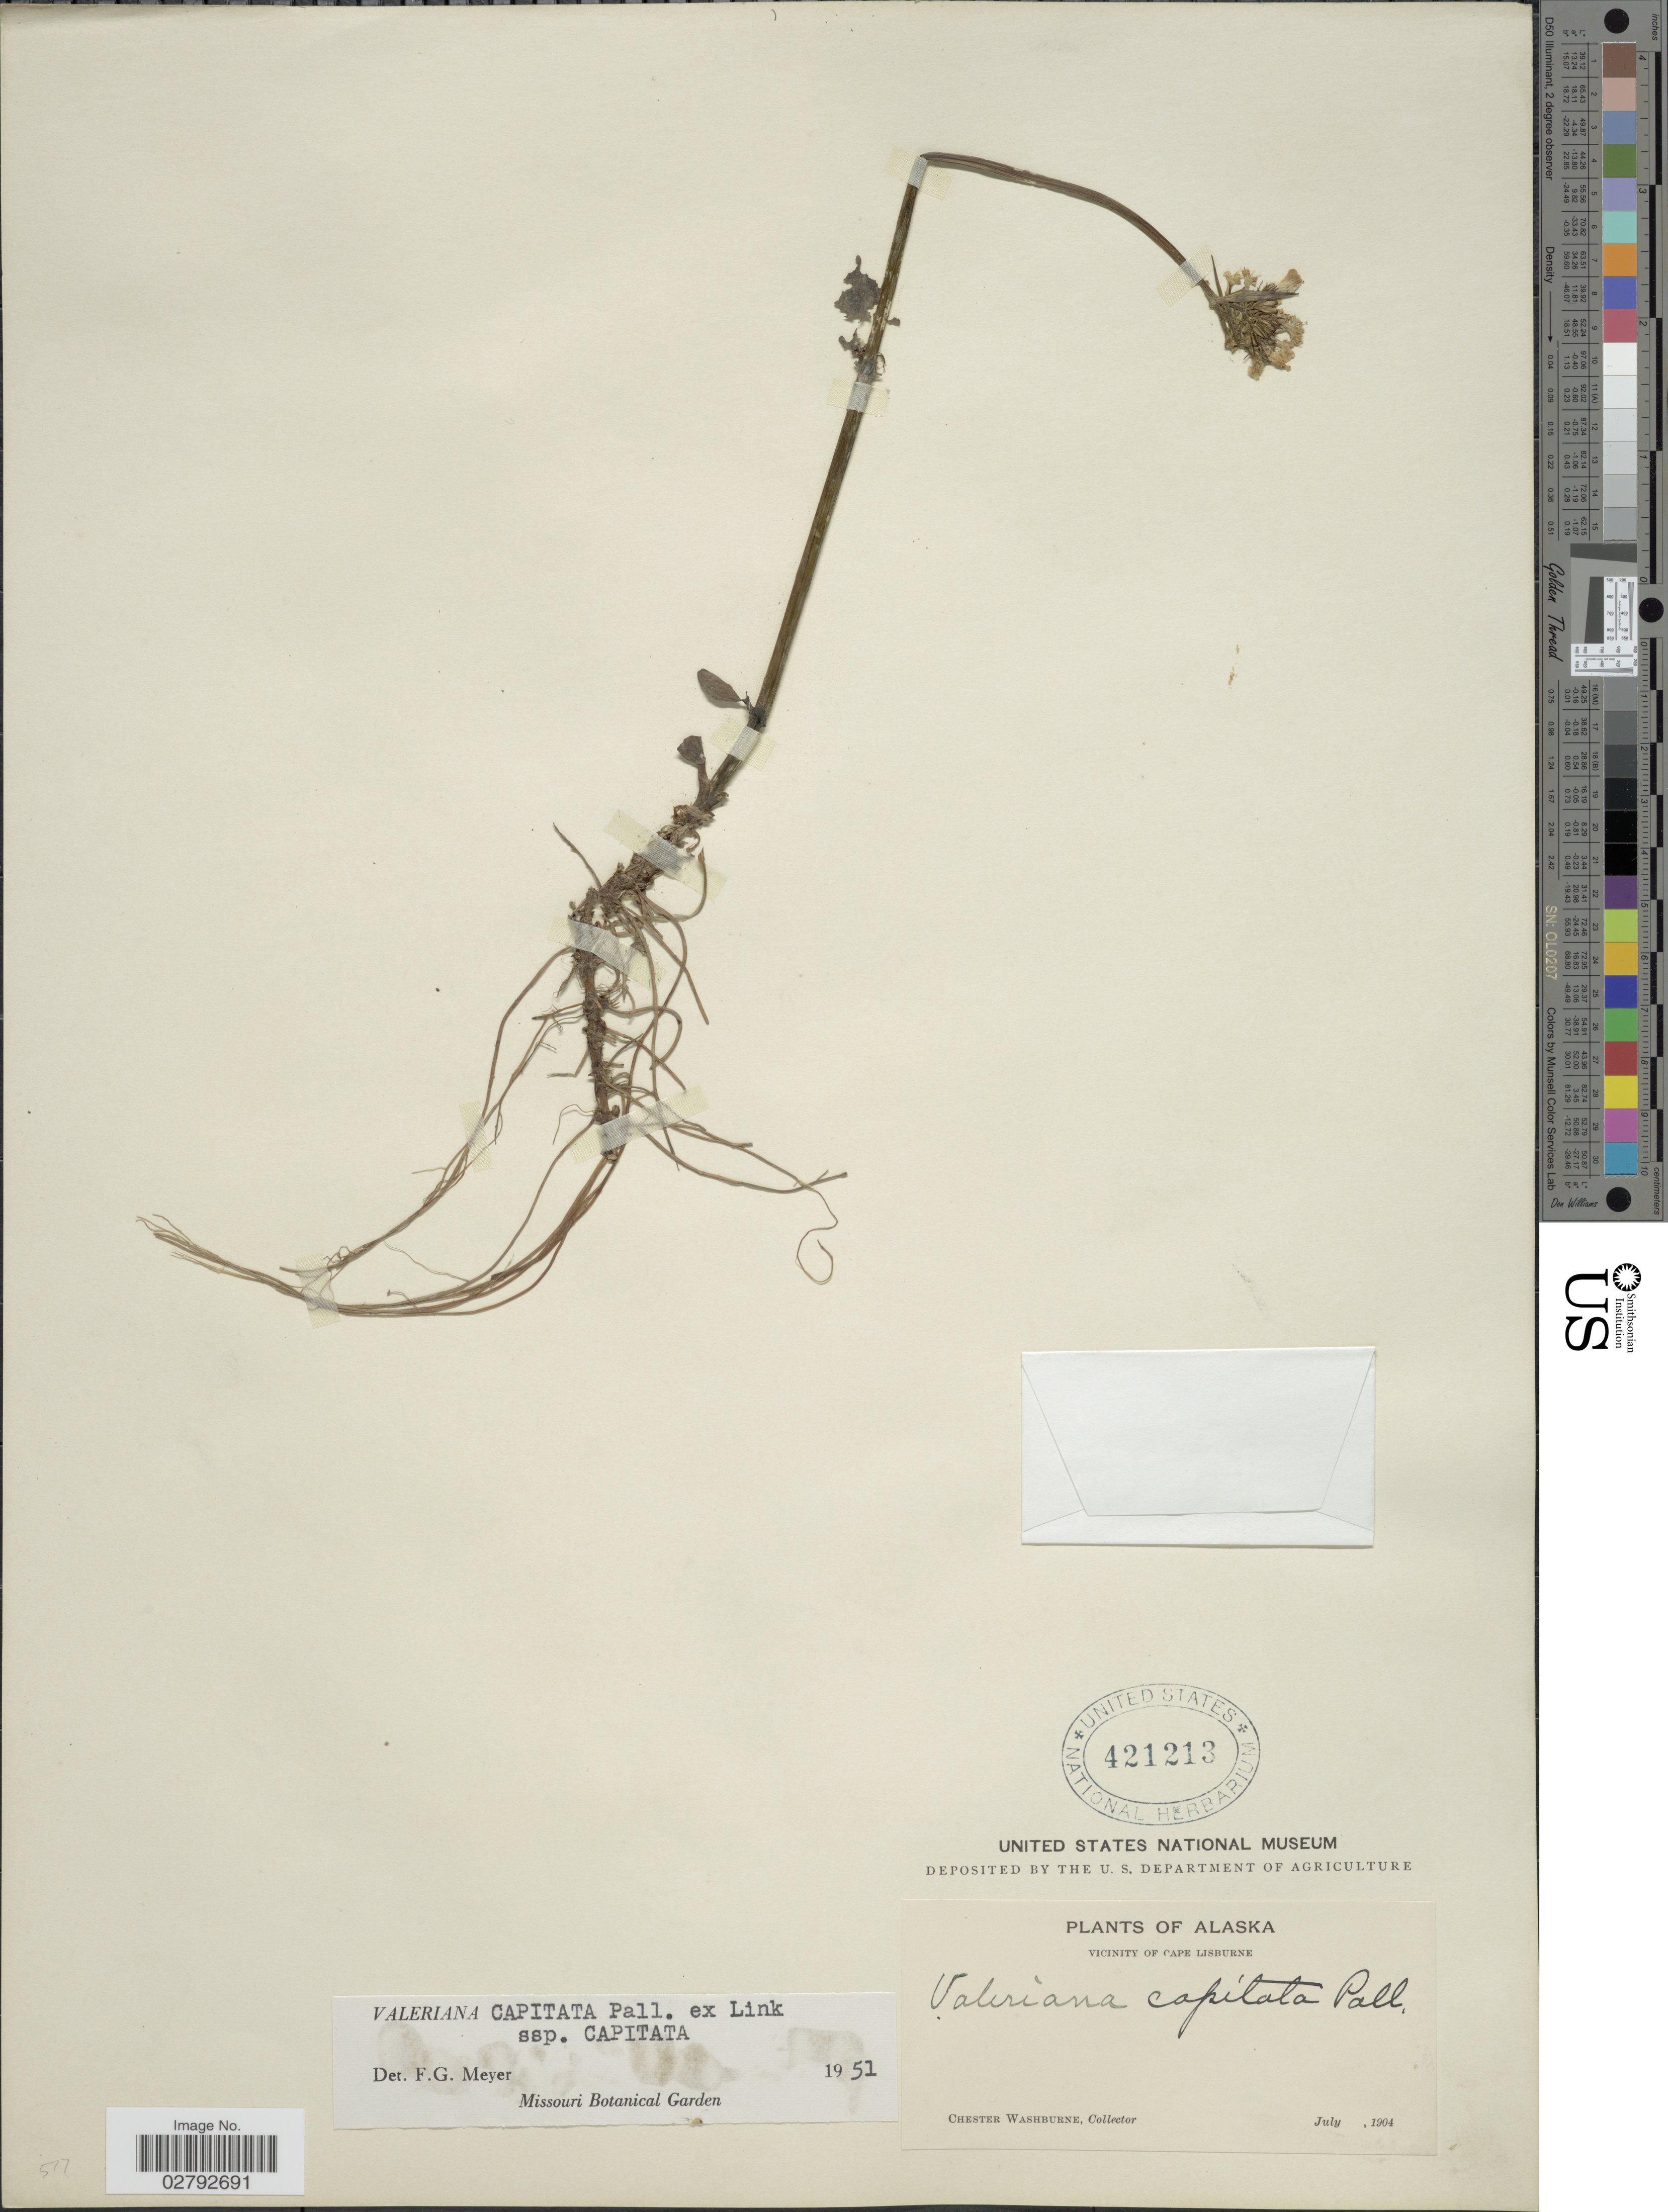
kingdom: Plantae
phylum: Tracheophyta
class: Magnoliopsida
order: Dipsacales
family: Caprifoliaceae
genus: Valeriana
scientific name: Valeriana capitata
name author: Link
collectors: C. Washburne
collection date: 1904-07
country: United States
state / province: Alaska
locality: Vicinity of Cape Lisburne.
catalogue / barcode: US 421213